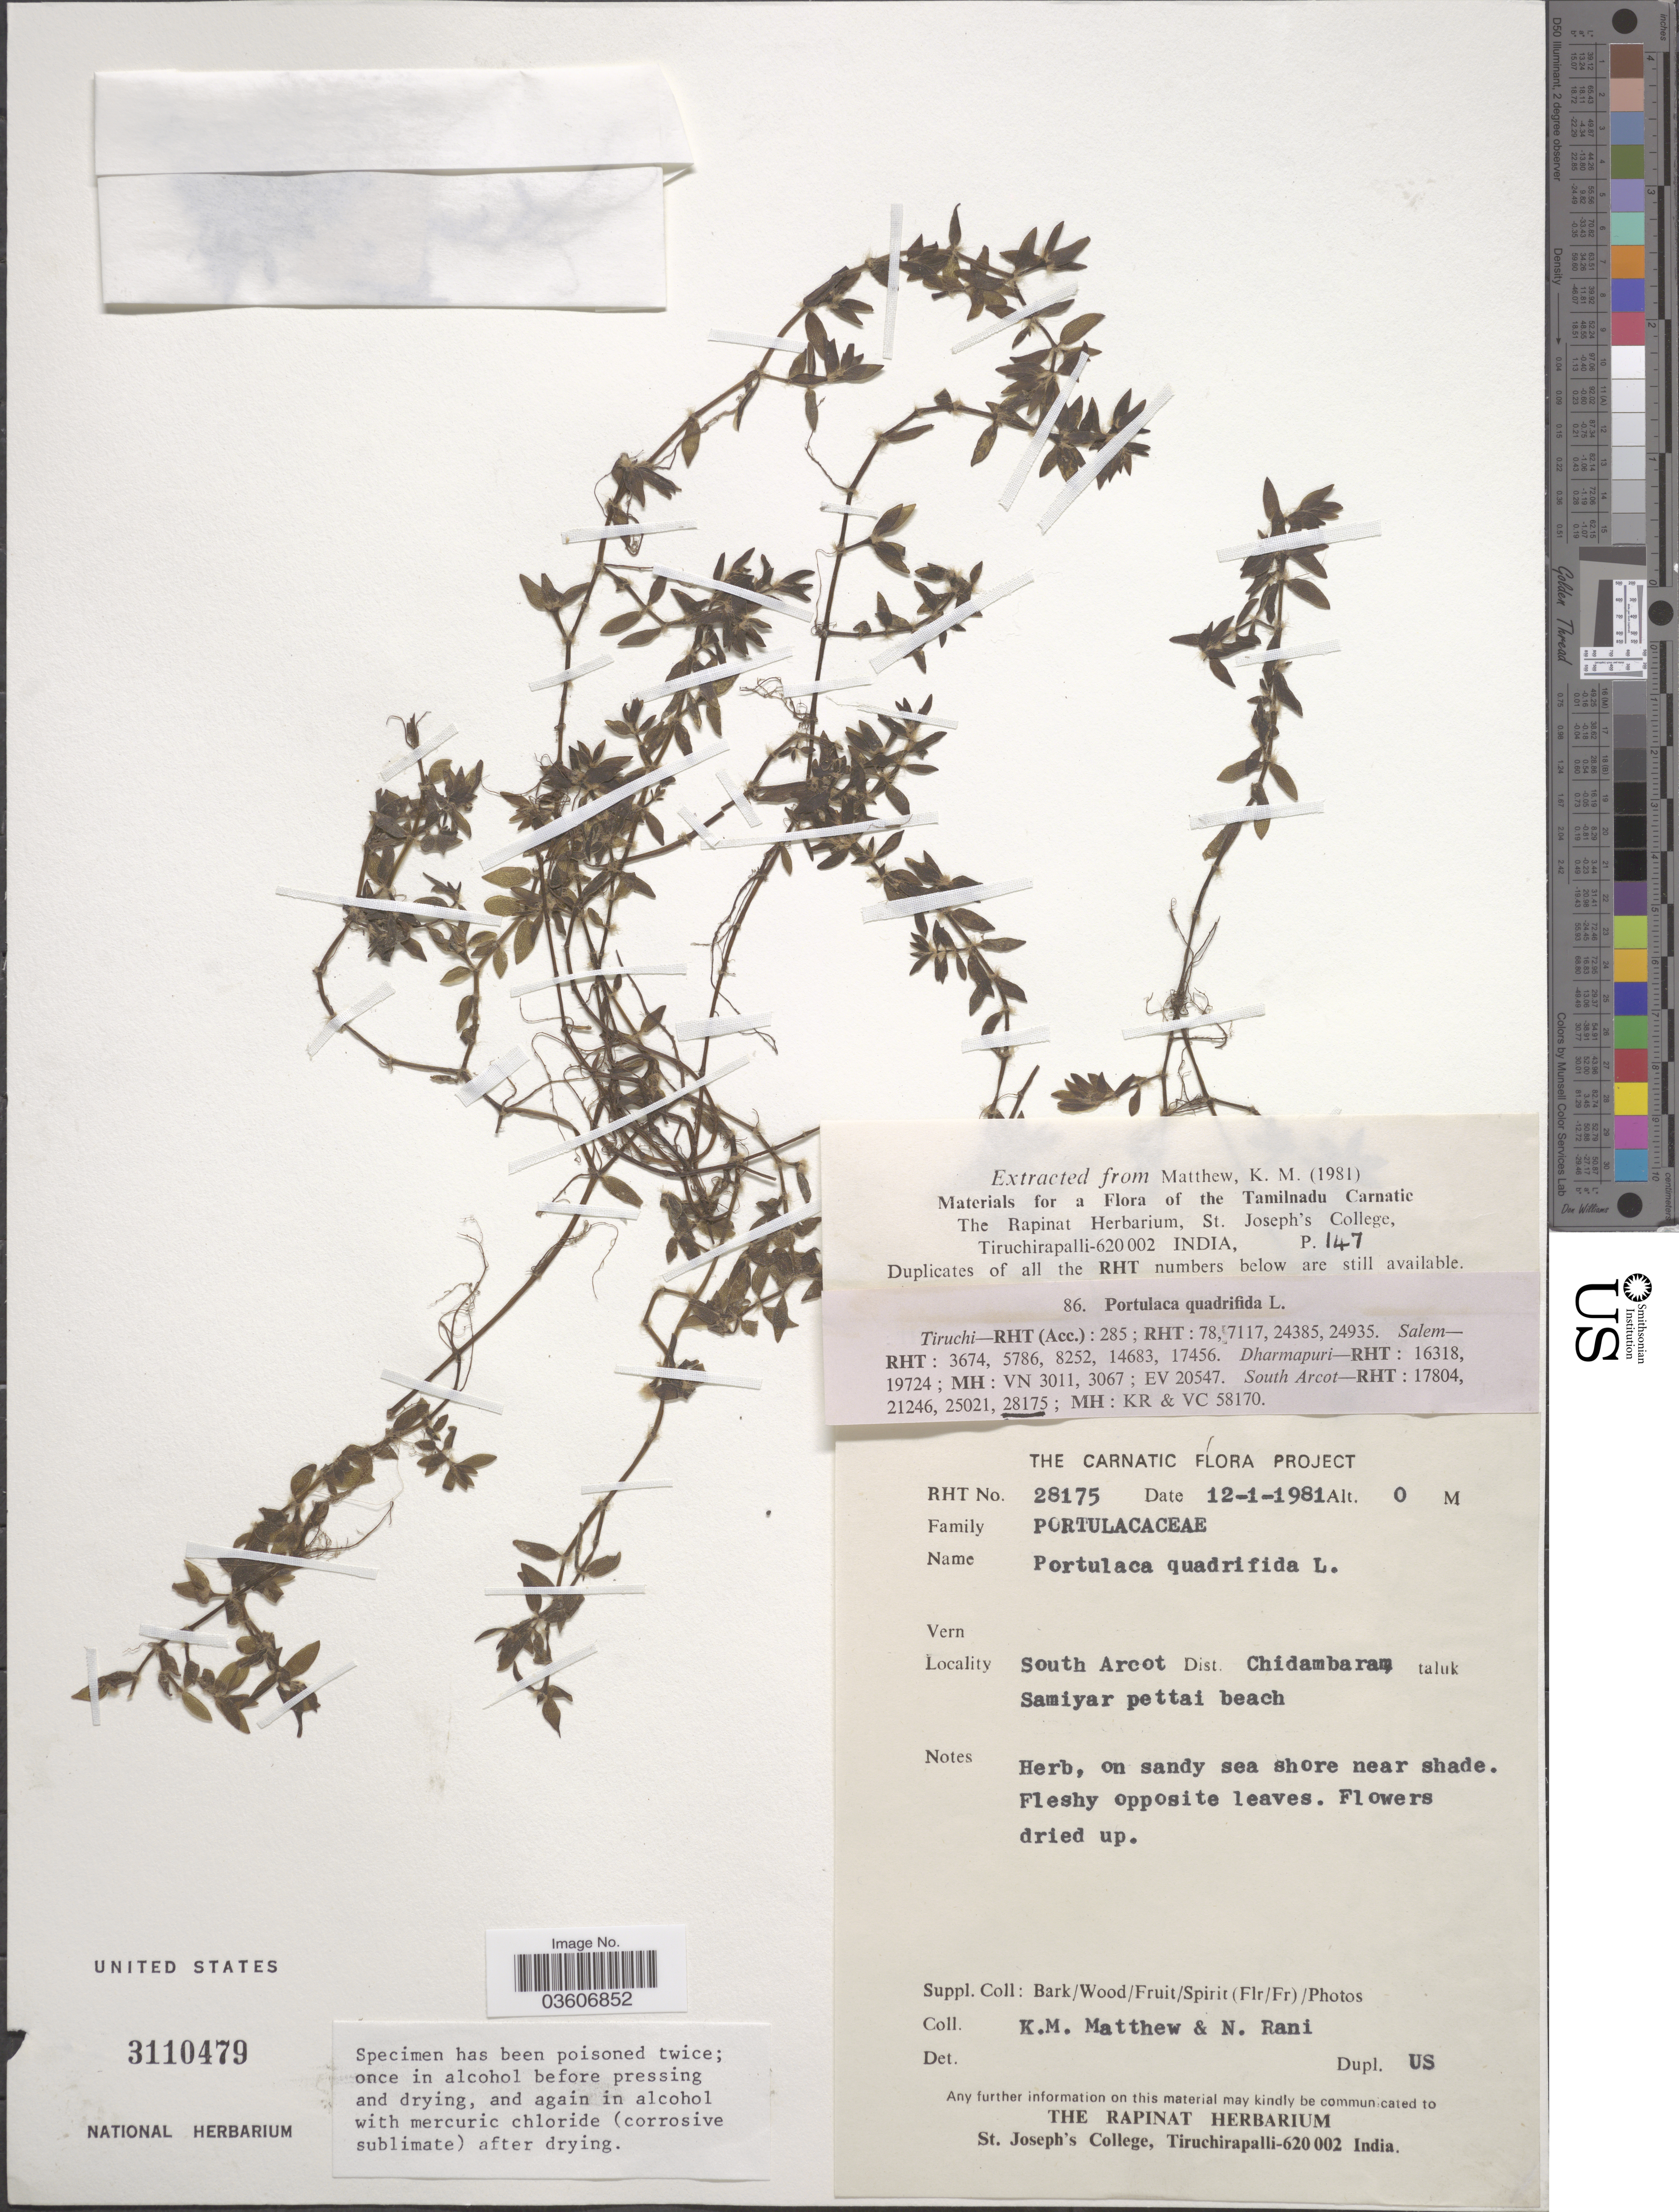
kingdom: Plantae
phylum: Tracheophyta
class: Magnoliopsida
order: Caryophyllales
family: Portulacaceae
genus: Portulaca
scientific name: Portulaca quadrifida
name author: L.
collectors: K. M. Matthew & N. Rani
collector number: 28175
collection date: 1981-01-12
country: India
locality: South Arcot, Dist. Chidambaram taluk Samiyar pettai beach.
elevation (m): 0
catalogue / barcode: US 3110479